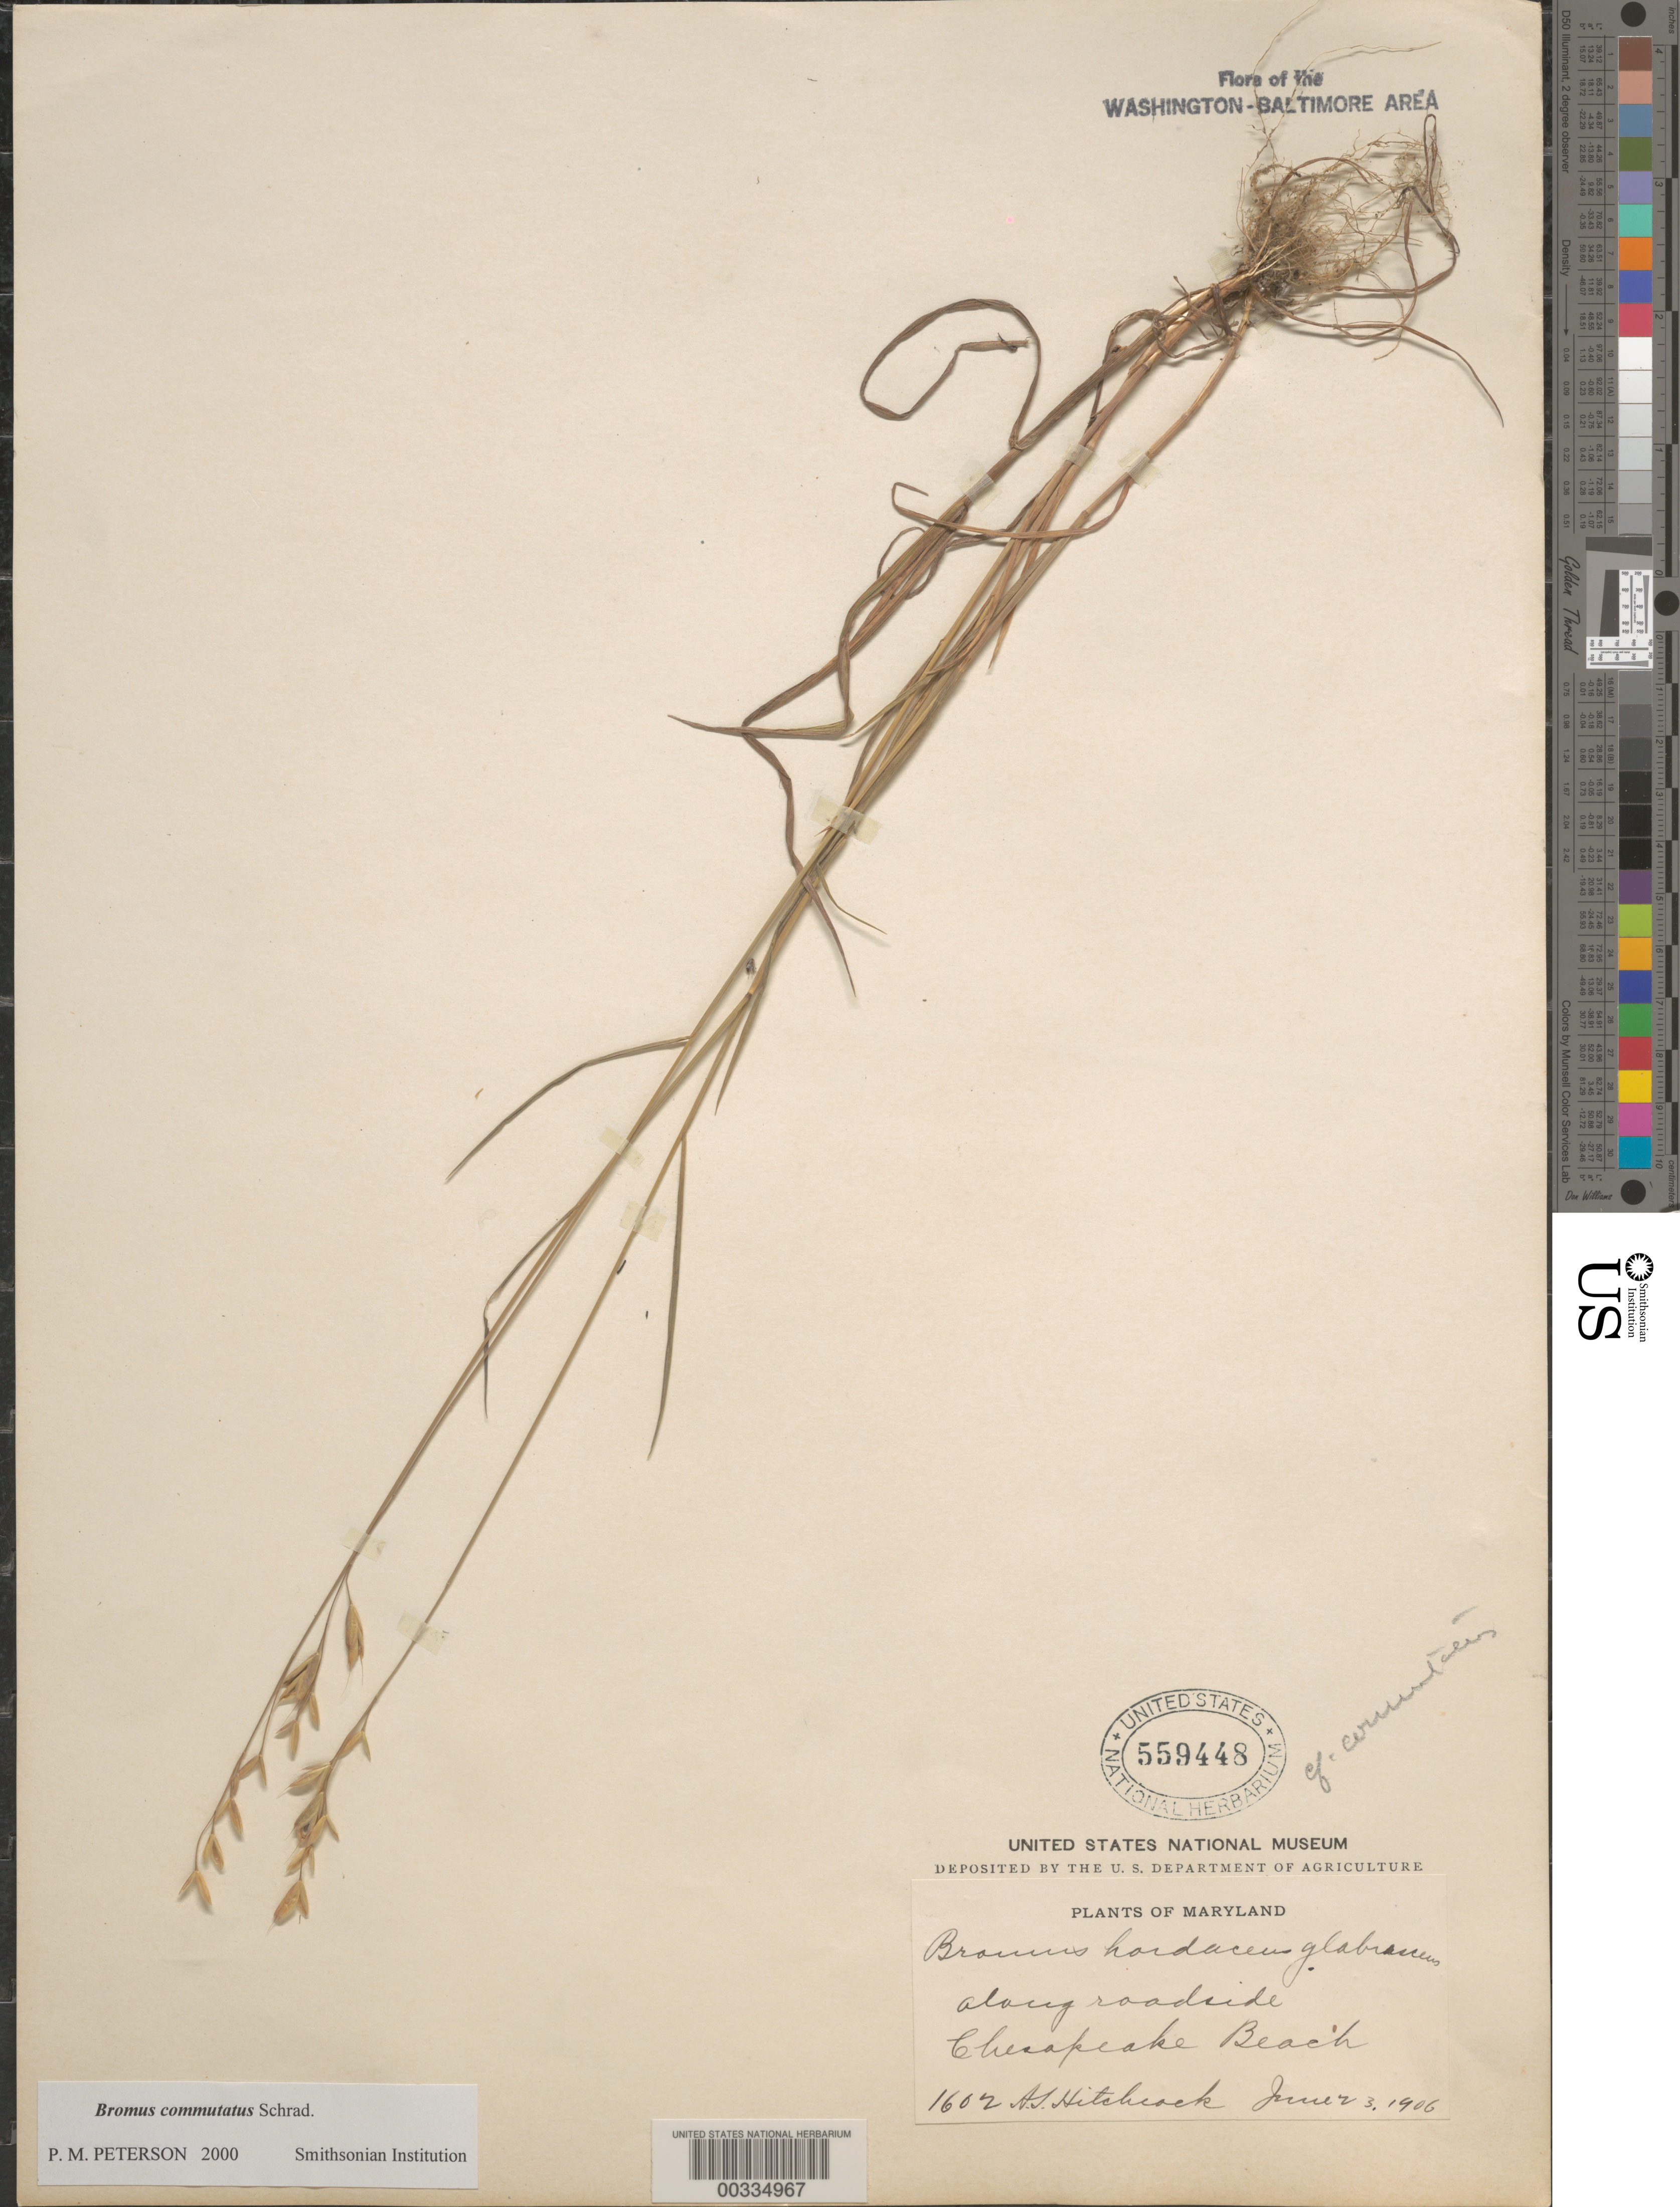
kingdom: Plantae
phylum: Tracheophyta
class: Liliopsida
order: Poales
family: Poaceae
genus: Bromus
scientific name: Bromus commutatus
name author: Schrad.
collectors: A. S. Hitchcock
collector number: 1602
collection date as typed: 23 Jun 1906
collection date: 1906-06-23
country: United States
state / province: Maryland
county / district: Calvert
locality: Chesapeake Beach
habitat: Along roadside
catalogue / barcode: US 559448